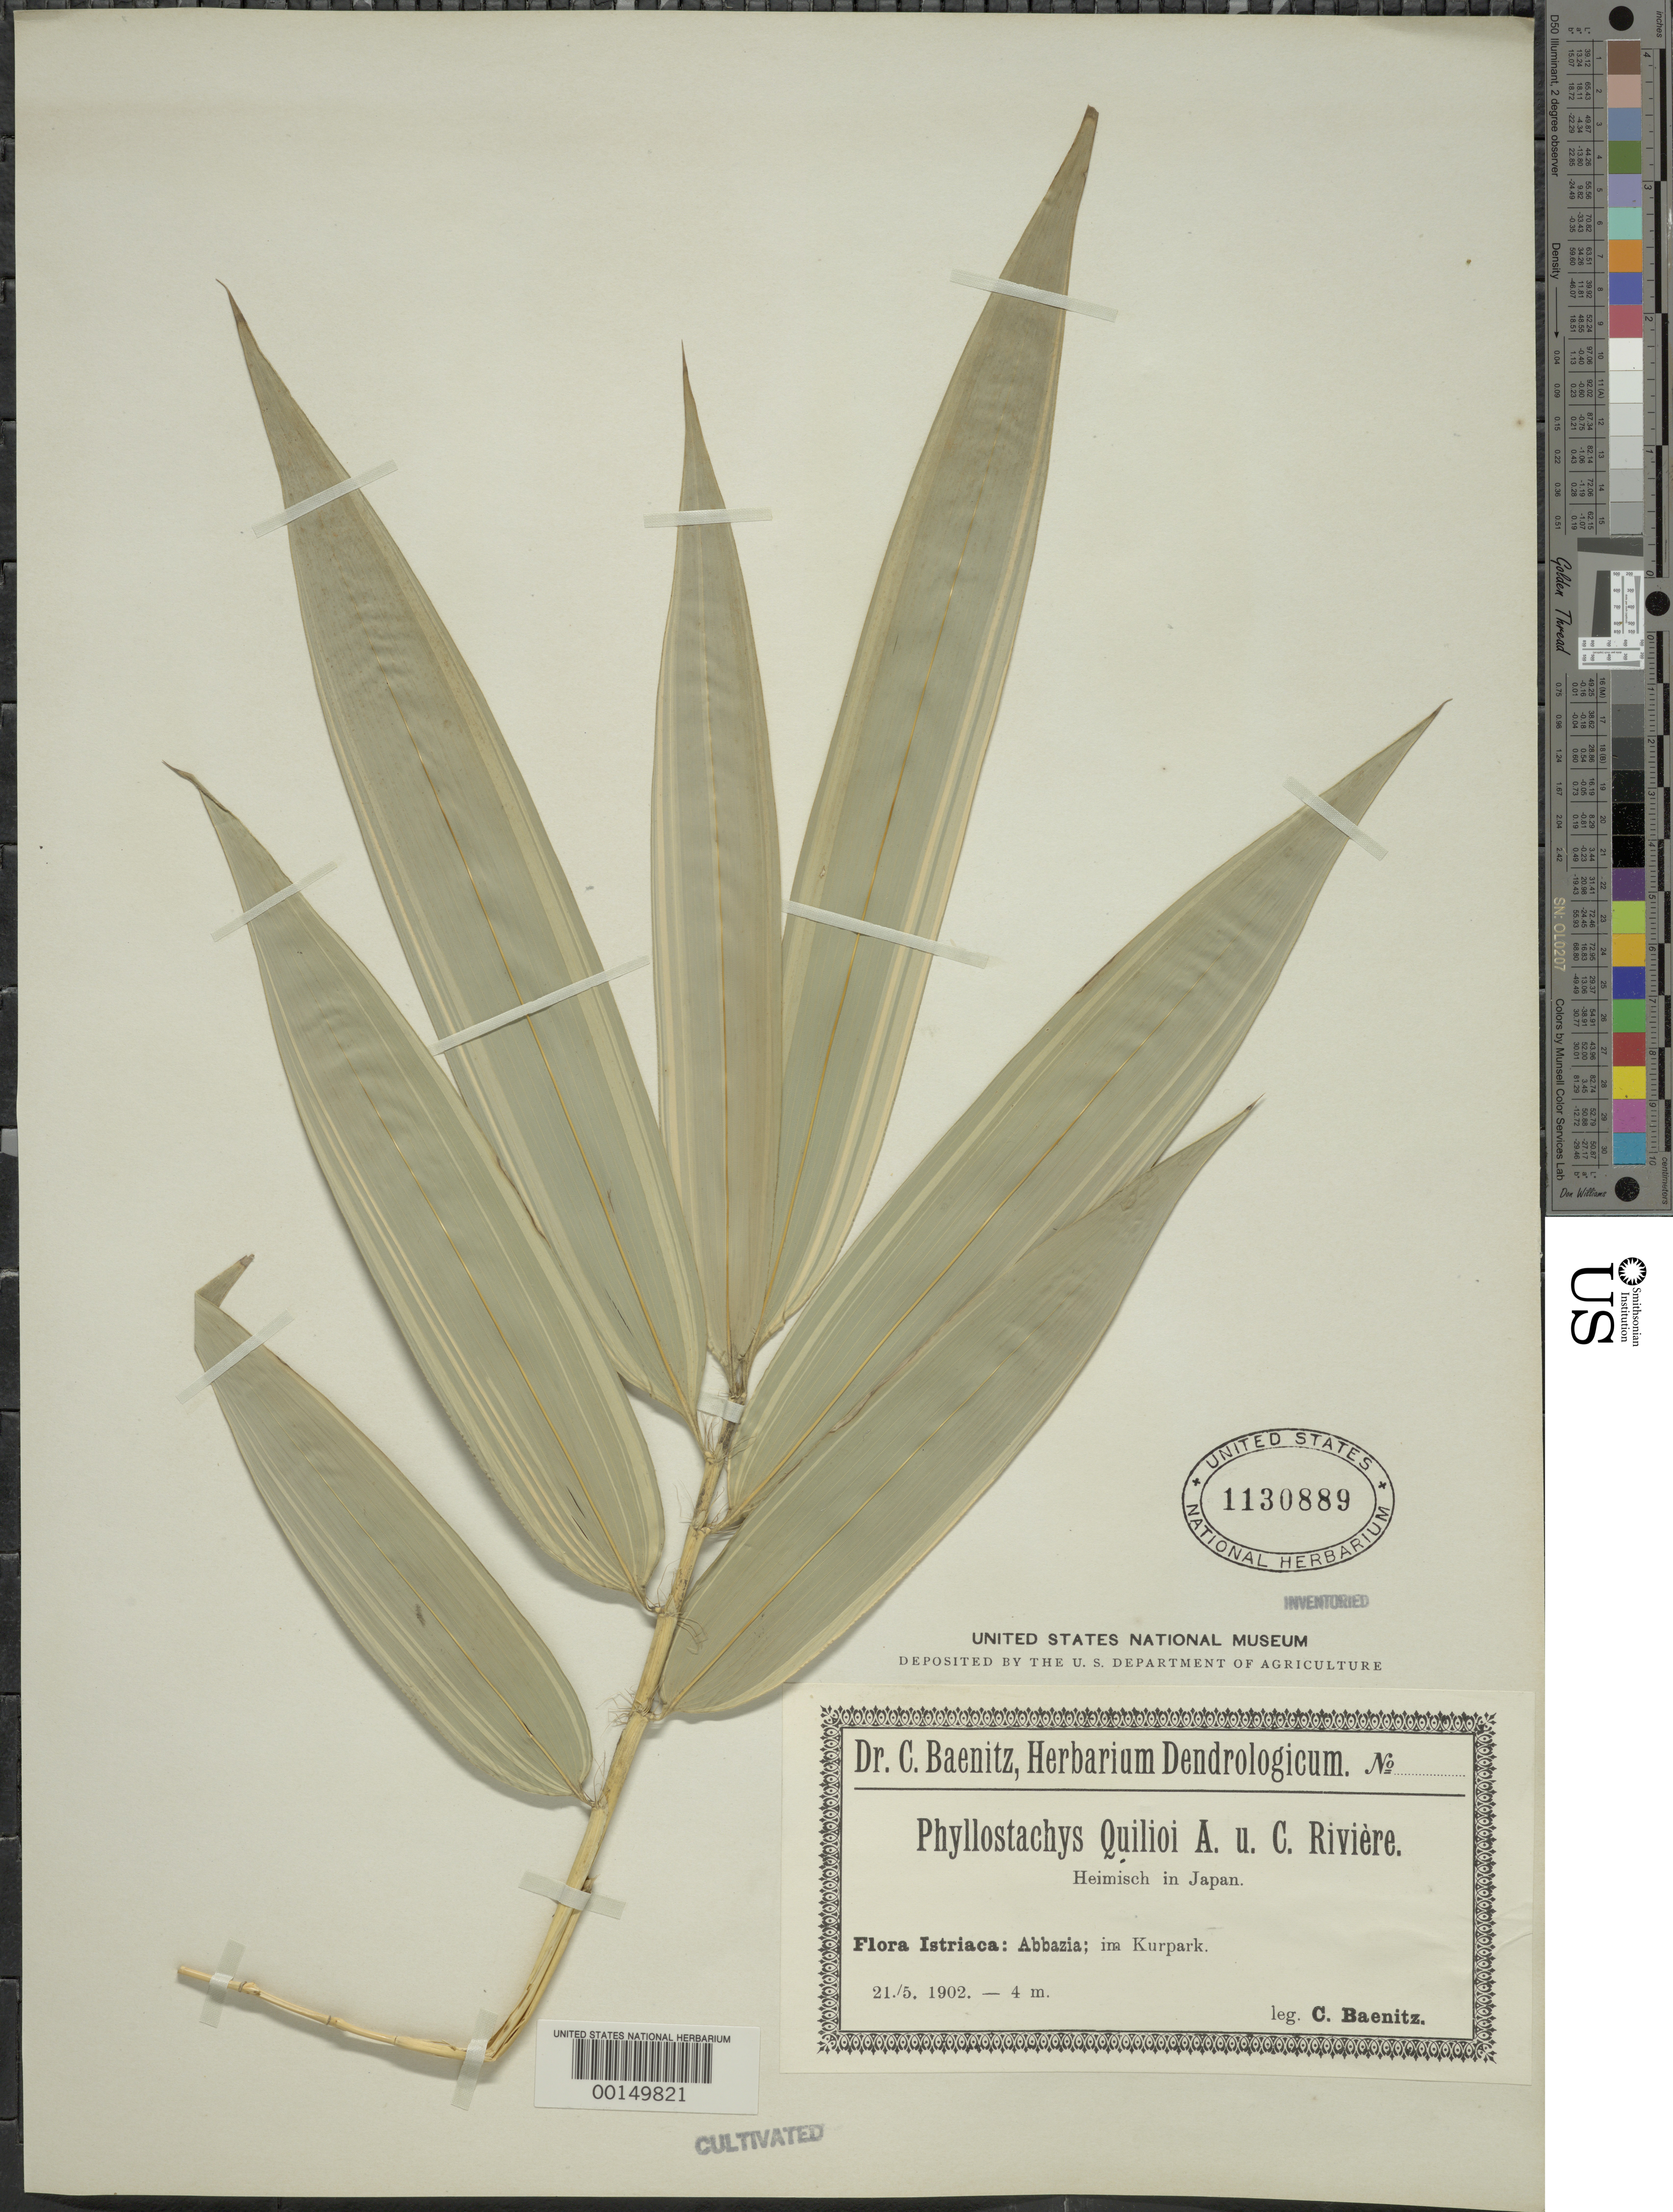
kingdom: Plantae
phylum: Tracheophyta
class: Liliopsida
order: Poales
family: Poaceae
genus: Phyllostachys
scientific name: Phyllostachys aurea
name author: Rivière & C. Rivière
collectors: C. G. Baenitz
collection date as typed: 12 May 1902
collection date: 1902-05-12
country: Croatia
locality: Istriaca, abbazia, kurpark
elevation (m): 4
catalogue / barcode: US 1130889